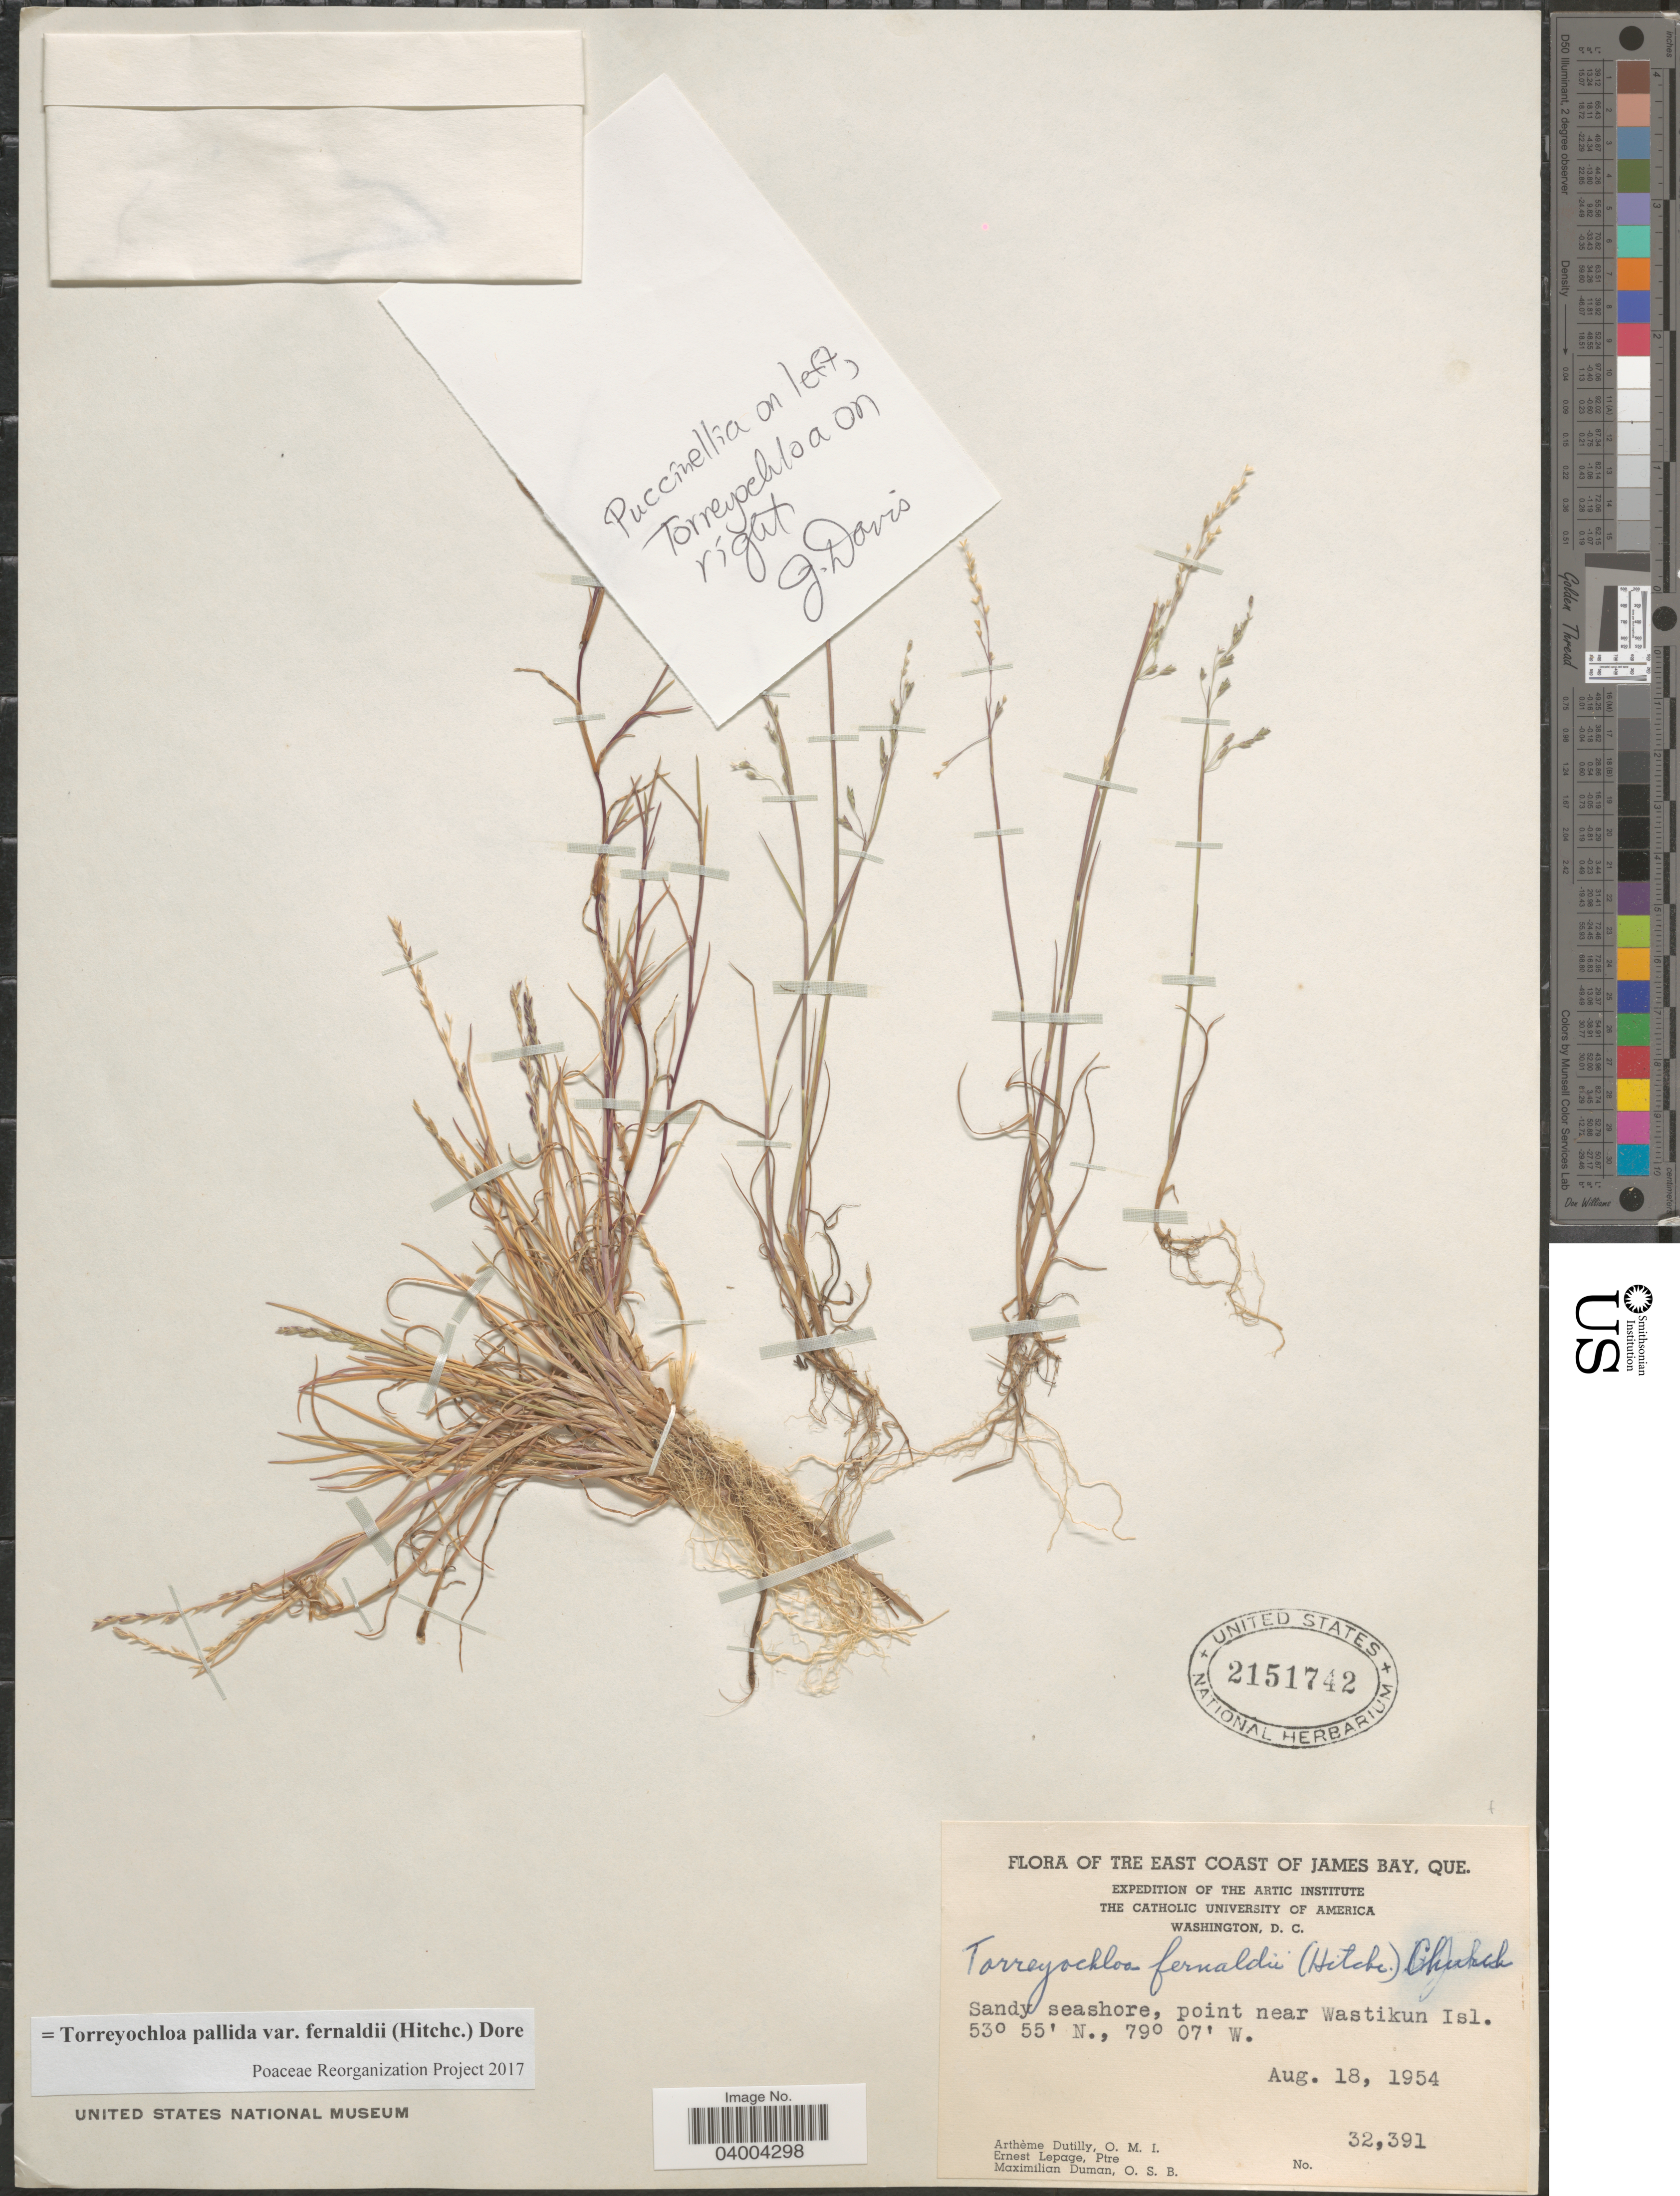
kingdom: Plantae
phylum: Tracheophyta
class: Liliopsida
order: Poales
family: Poaceae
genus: Torreyochloa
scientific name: Torreyochloa pallida var. fernaldii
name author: (Hitchc.) Dore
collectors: A. Dutilly, E. Lepage & M. Duman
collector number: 32391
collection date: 1954-08-18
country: Canada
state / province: Quebec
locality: Tre East Coast of James Bay. Sandy seashore, point near Wastikun Isl.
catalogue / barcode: US 2151742